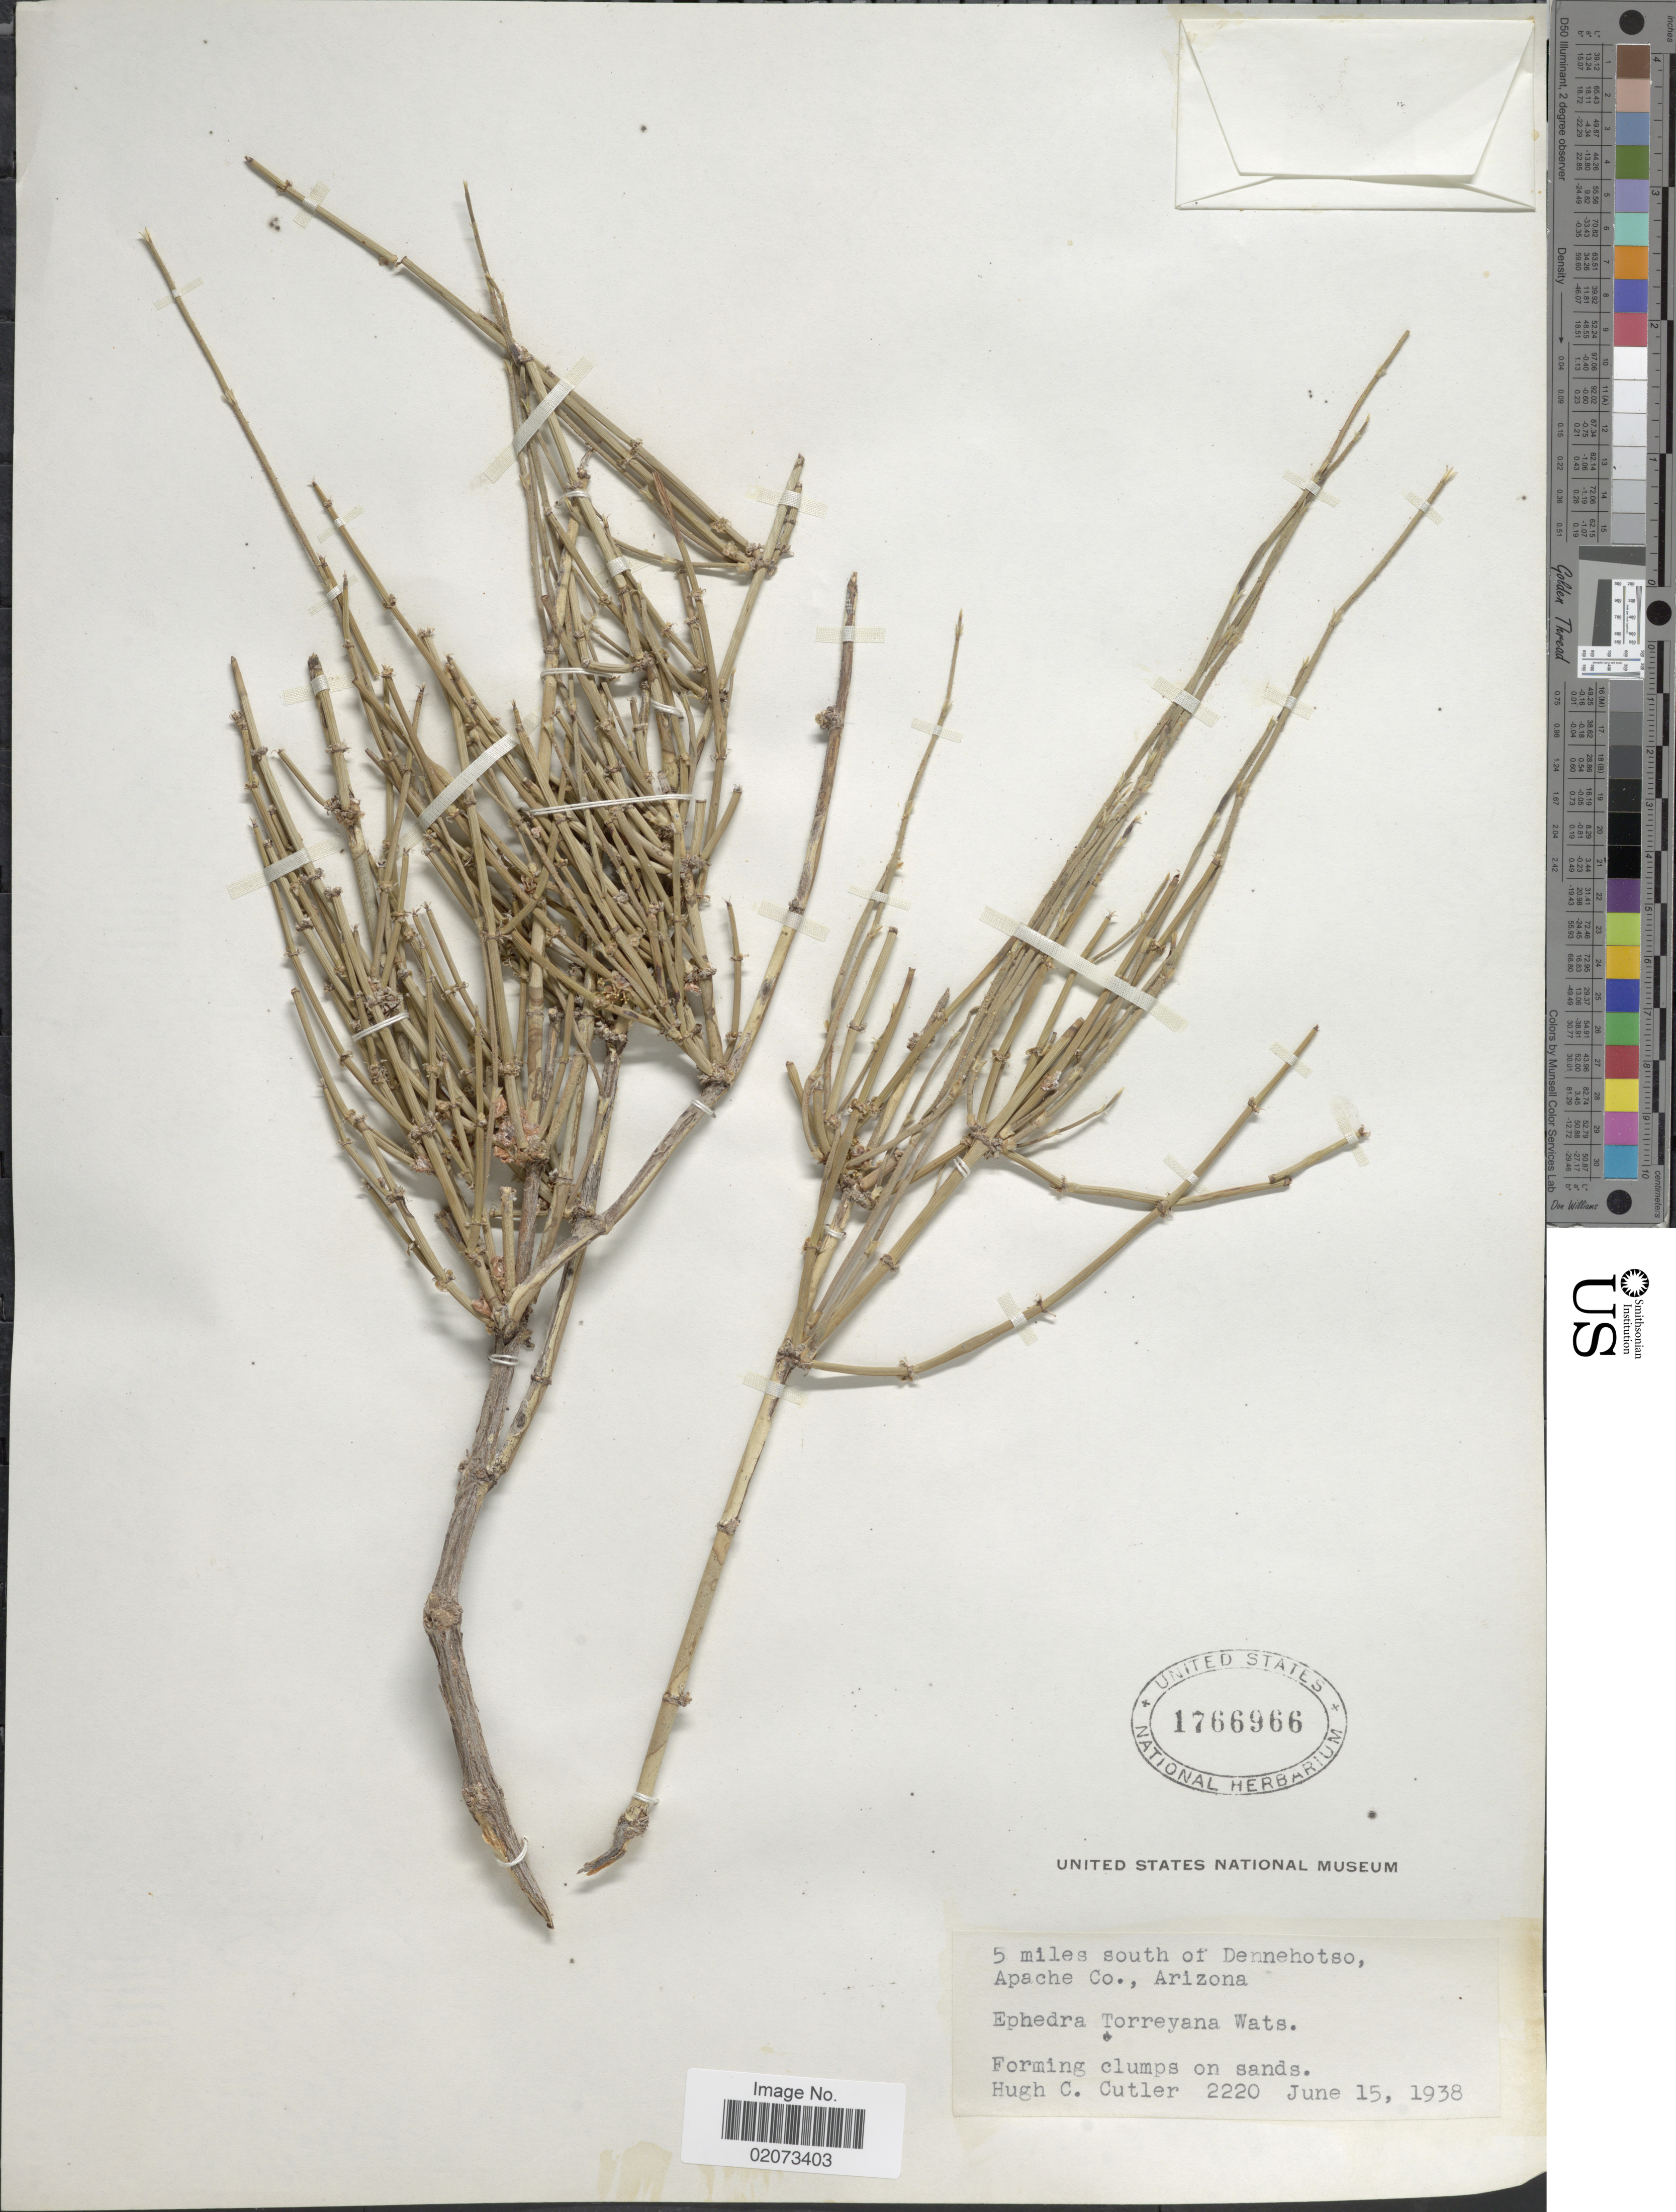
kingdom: Plantae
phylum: Tracheophyta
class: Gnetopsida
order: Ephedrales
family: Ephedraceae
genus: Ephedra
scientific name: Ephedra torreyana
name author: S. Watson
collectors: H. C. Cutler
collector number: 2220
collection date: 1938-06-15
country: United States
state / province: Arizona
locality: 5 miles south of Dennehotso, Apache Co., Arizona.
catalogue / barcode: US 1766966